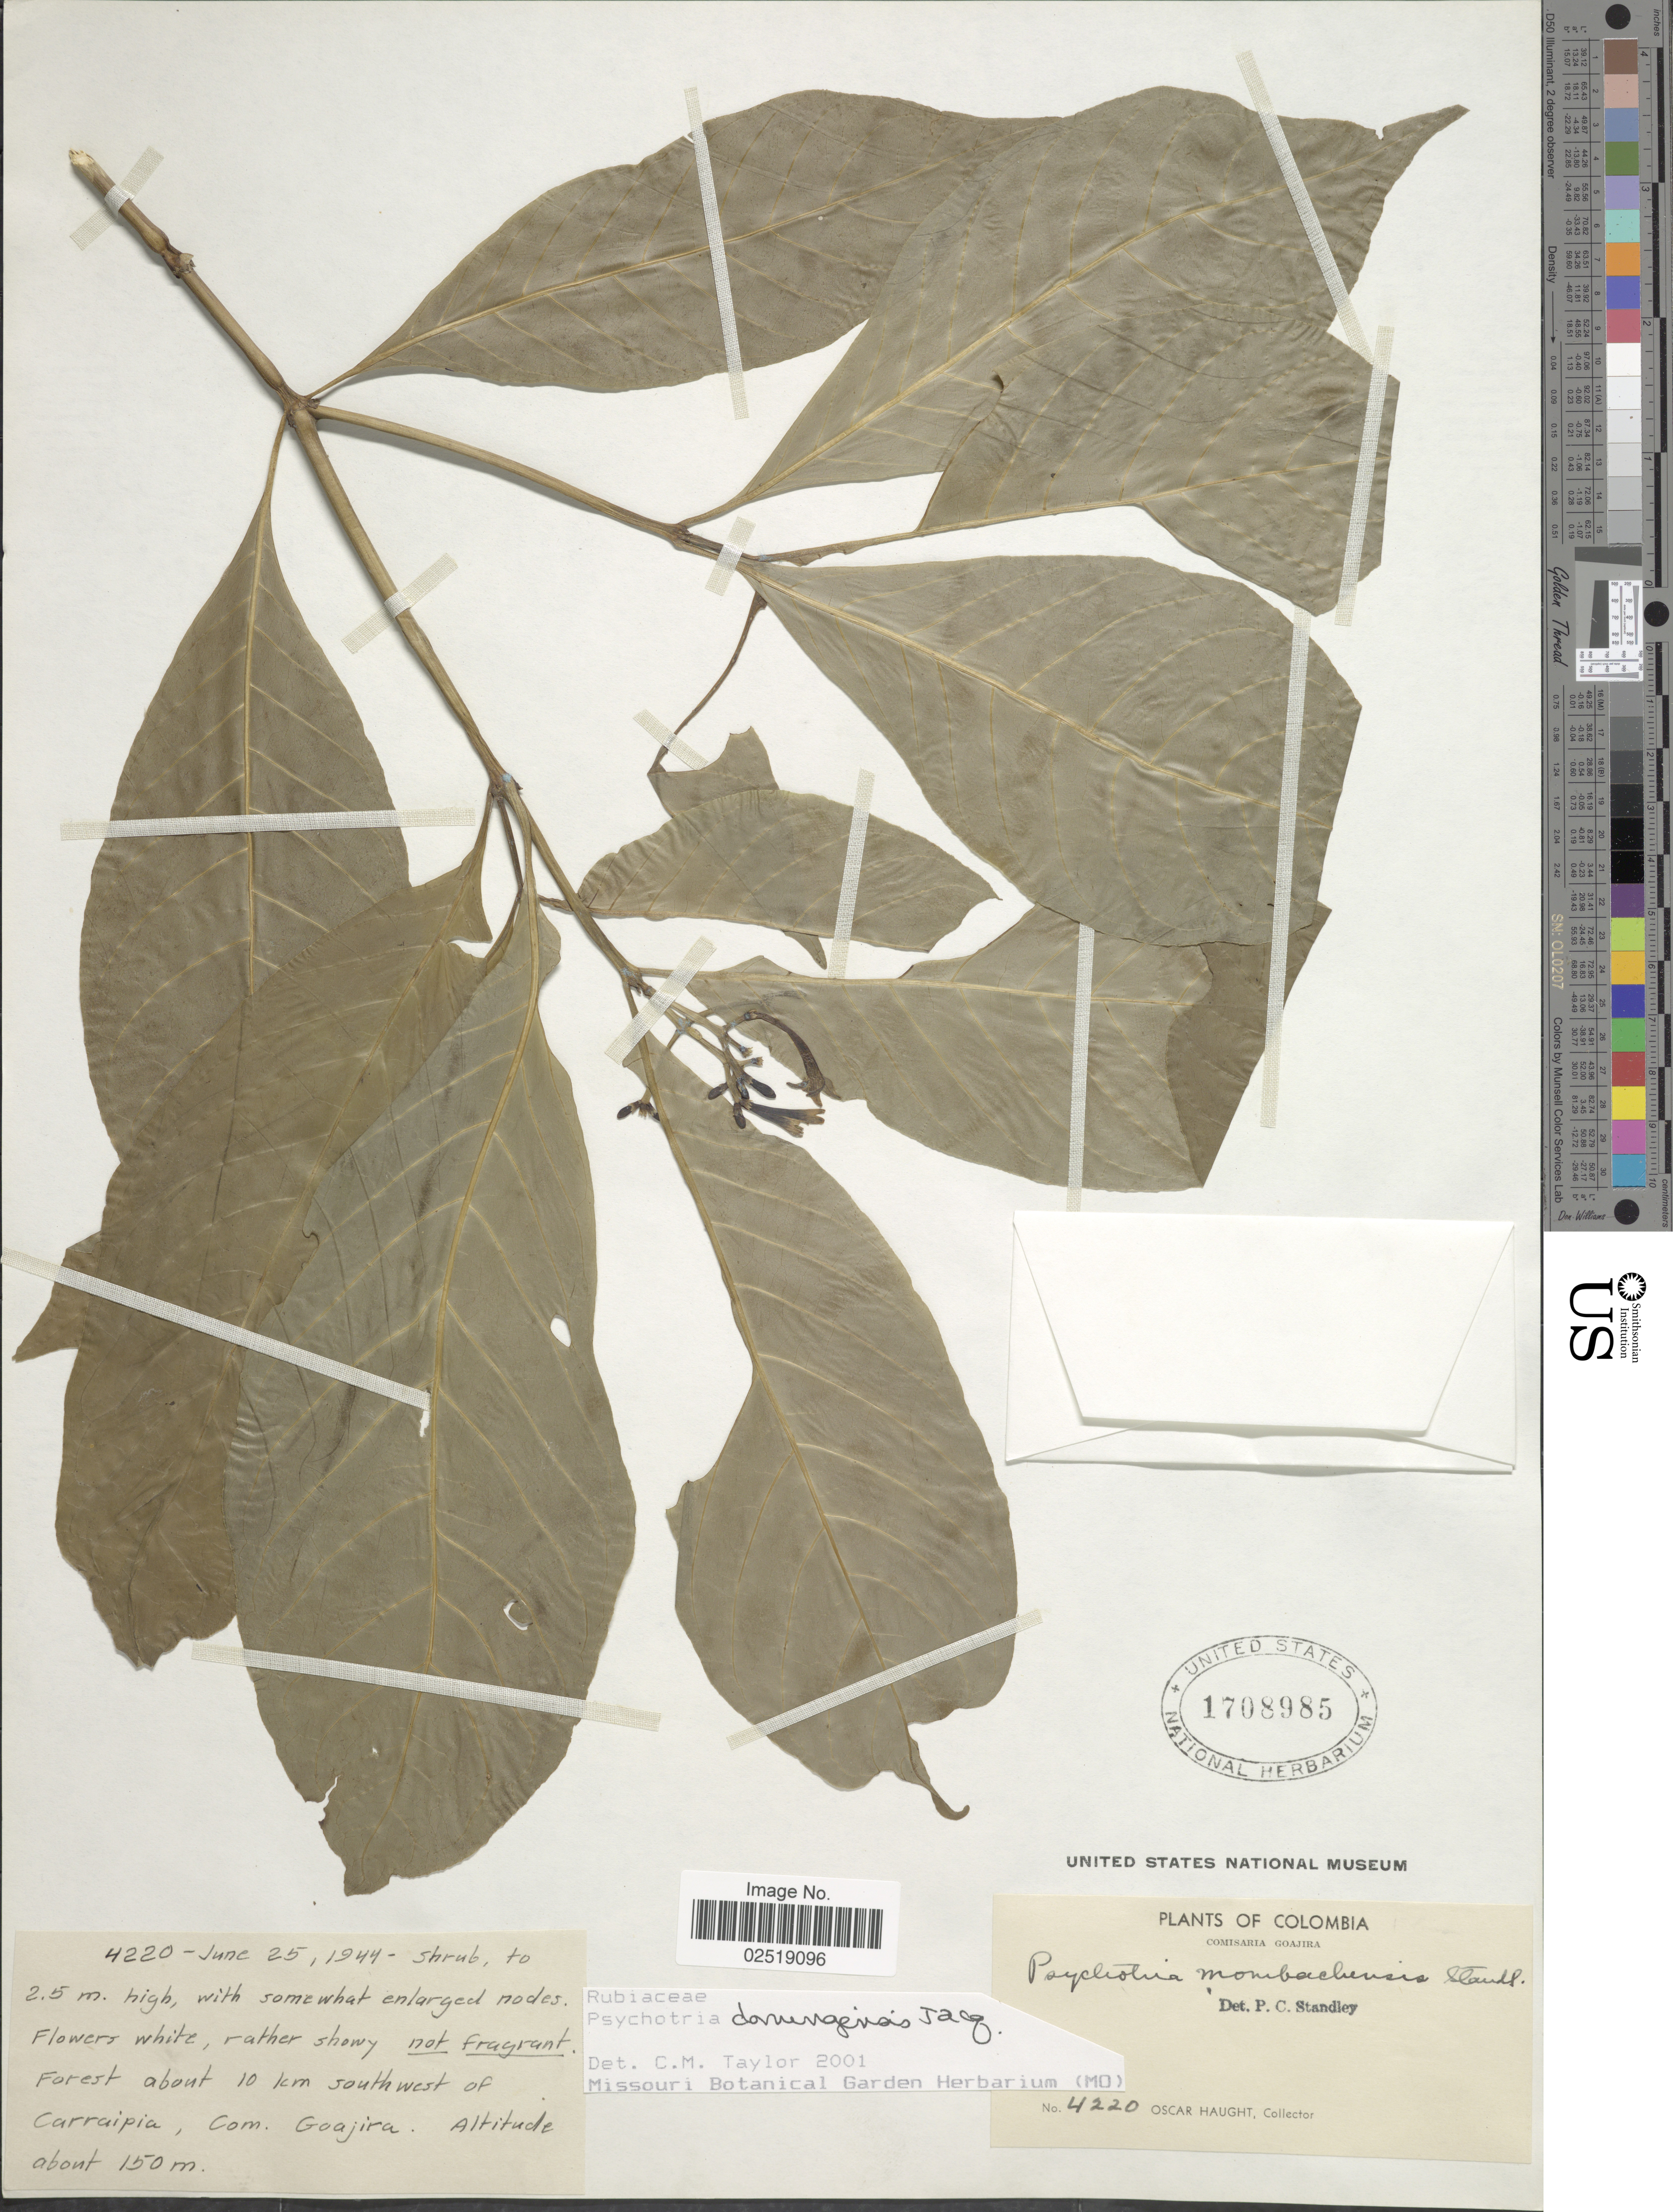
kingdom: Plantae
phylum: Tracheophyta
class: Magnoliopsida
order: Gentianales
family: Rubiaceae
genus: Psychotria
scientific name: Psychotria domingensis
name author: Jacq.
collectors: O. L. Haught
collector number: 4220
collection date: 1944-06-25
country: Colombia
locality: Comisaria Goajira. Forest about 10 km southwest of Carraipia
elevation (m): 150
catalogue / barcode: US 1708985